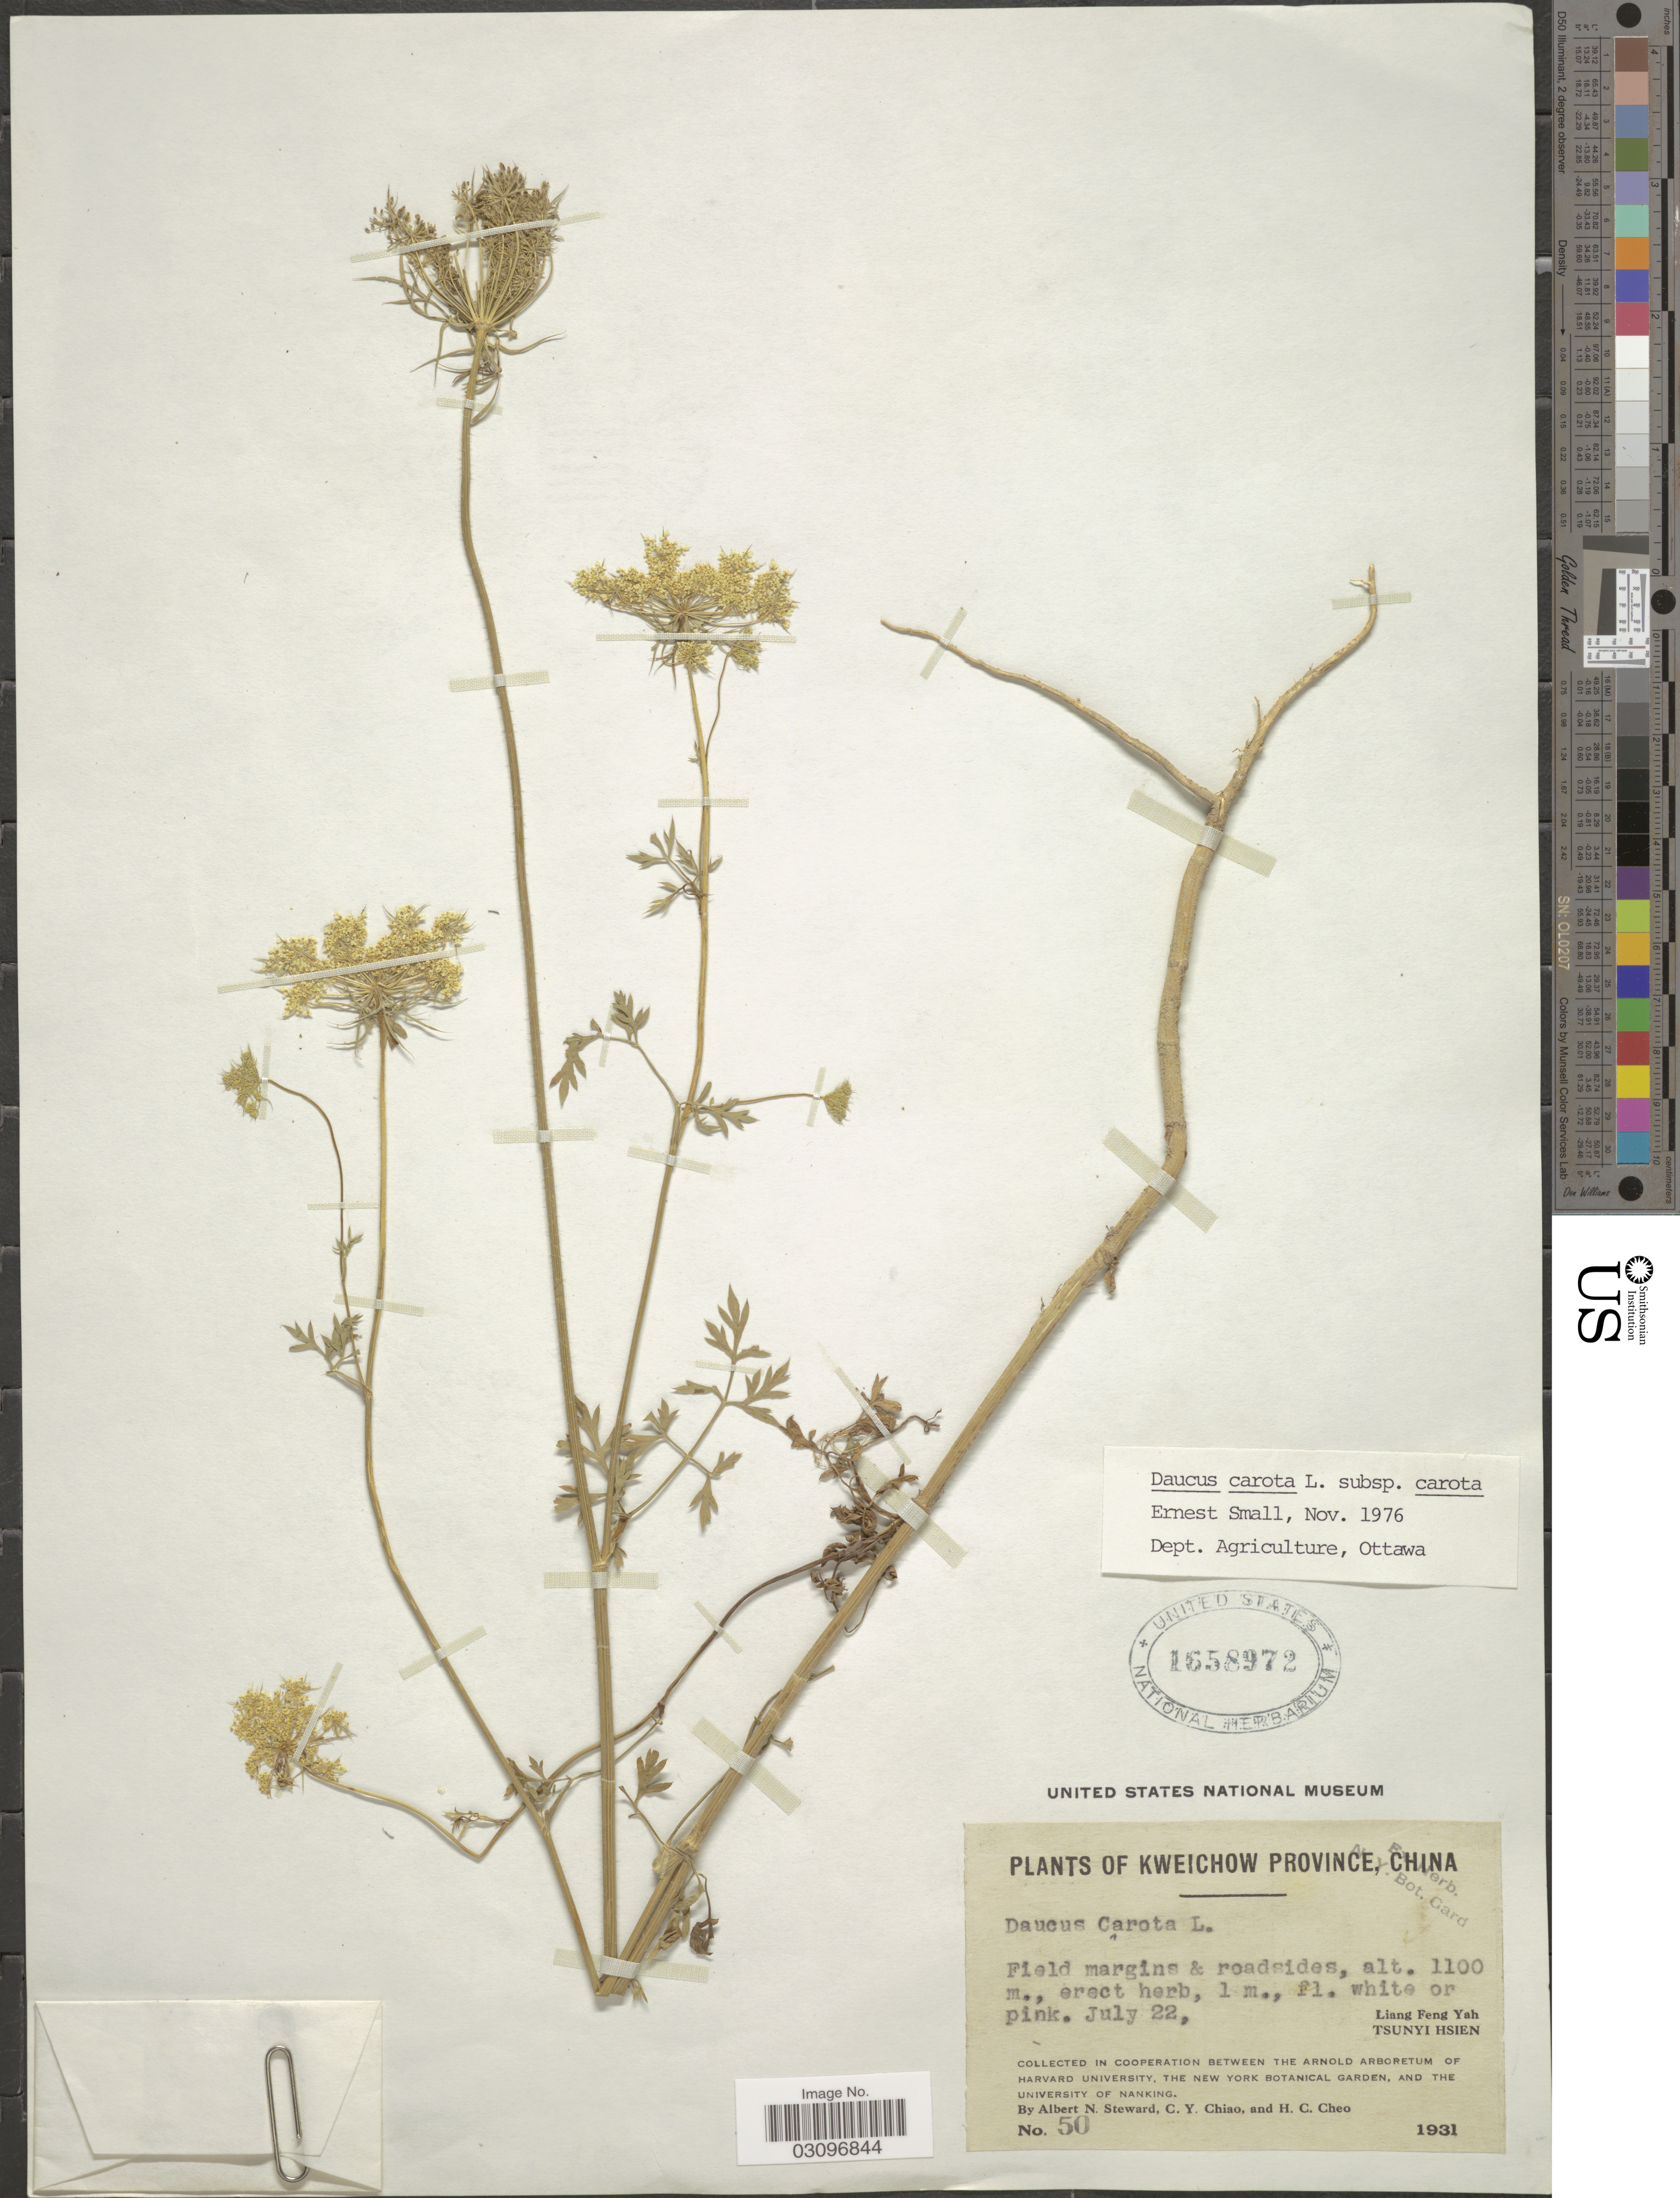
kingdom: Plantae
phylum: Tracheophyta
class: Magnoliopsida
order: Apiales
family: Apiaceae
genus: Daucus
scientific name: Daucus carota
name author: L.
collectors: A. N. Steward, C. Y. Chiao & H. Cheo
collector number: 50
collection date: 1931-07-22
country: China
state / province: Guizhou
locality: Kweichow Province. Liang Feng Yah. Tsunyi Hsien.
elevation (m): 1100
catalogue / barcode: US 1658972